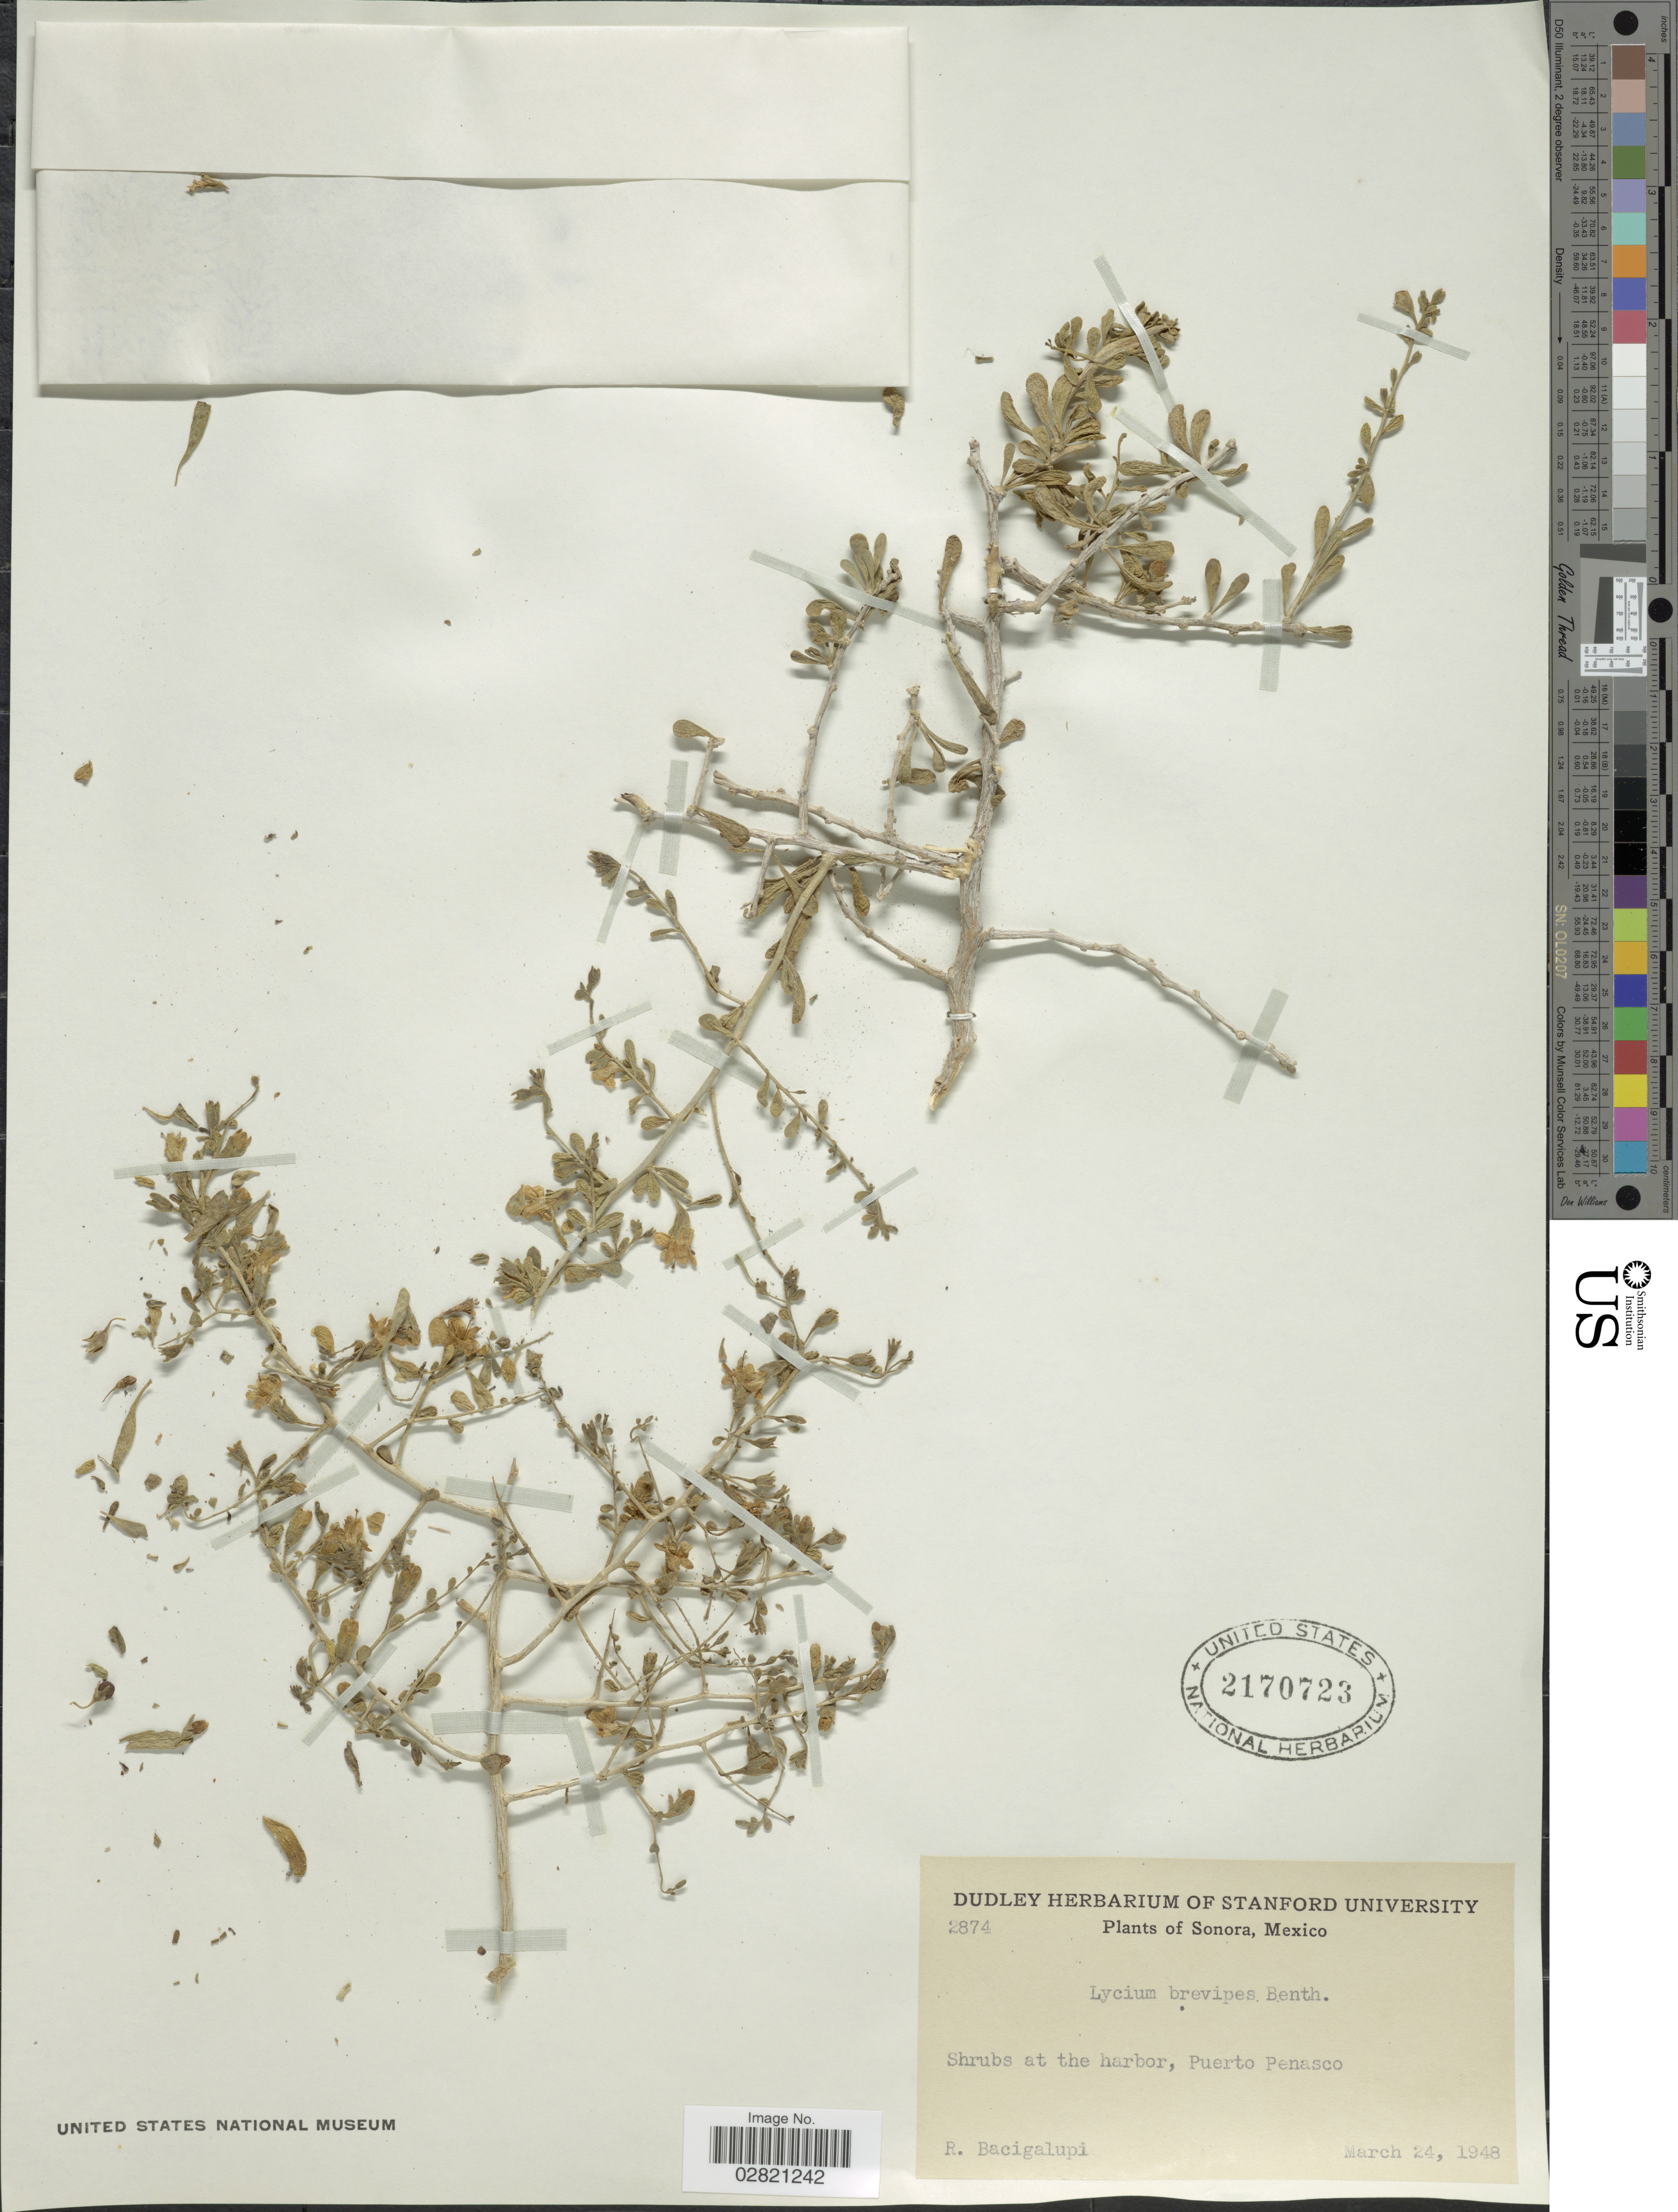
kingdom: Plantae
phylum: Tracheophyta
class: Magnoliopsida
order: Solanales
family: Solanaceae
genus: Lycium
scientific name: Lycium brevipes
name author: Benth.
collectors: R. Bacigalupi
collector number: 2874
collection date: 1948-03-24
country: Mexico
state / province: Sonora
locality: Puerto Penasco.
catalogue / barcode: US 2170723